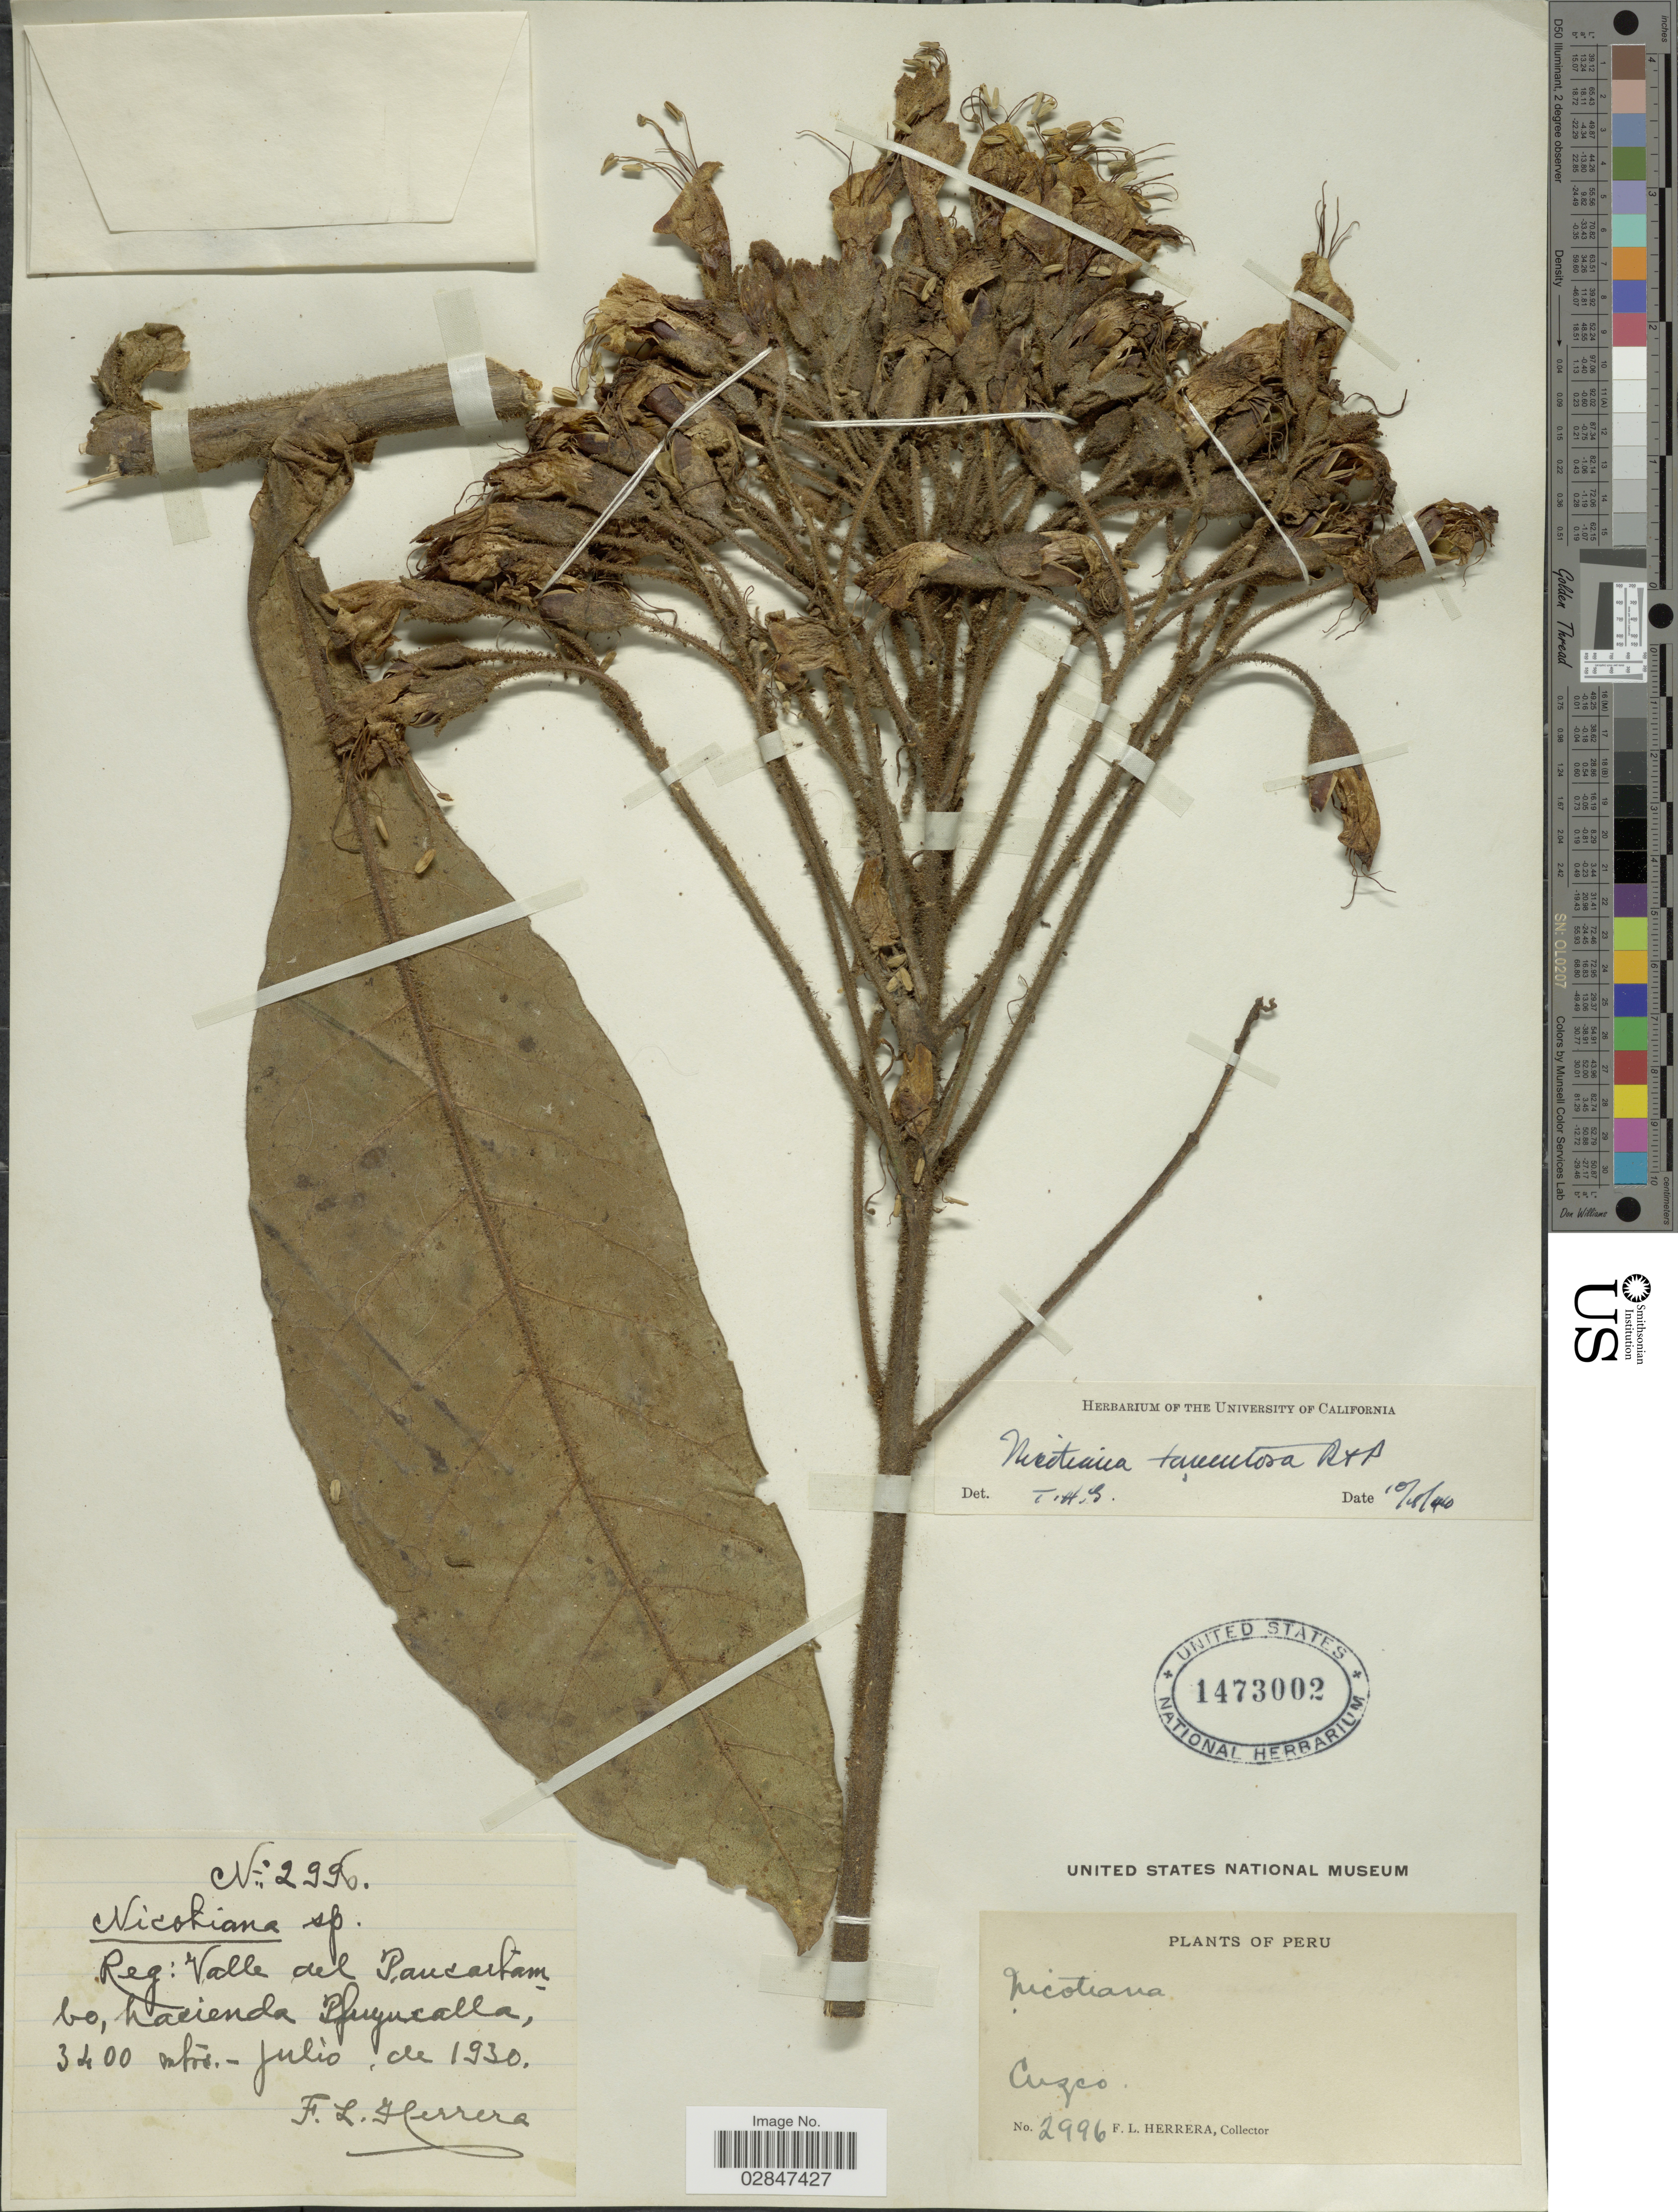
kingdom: Plantae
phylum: Tracheophyta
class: Magnoliopsida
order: Solanales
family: Solanaceae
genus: Nicotiana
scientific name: Nicotiana tomentosa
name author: Ruiz & Pav.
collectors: F. L. Herrera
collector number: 2996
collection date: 1930-07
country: Peru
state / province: Cusco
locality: Reg: Valle del Paucartambo, hacienda Pfuyucalla.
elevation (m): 3400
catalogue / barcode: US 1473002